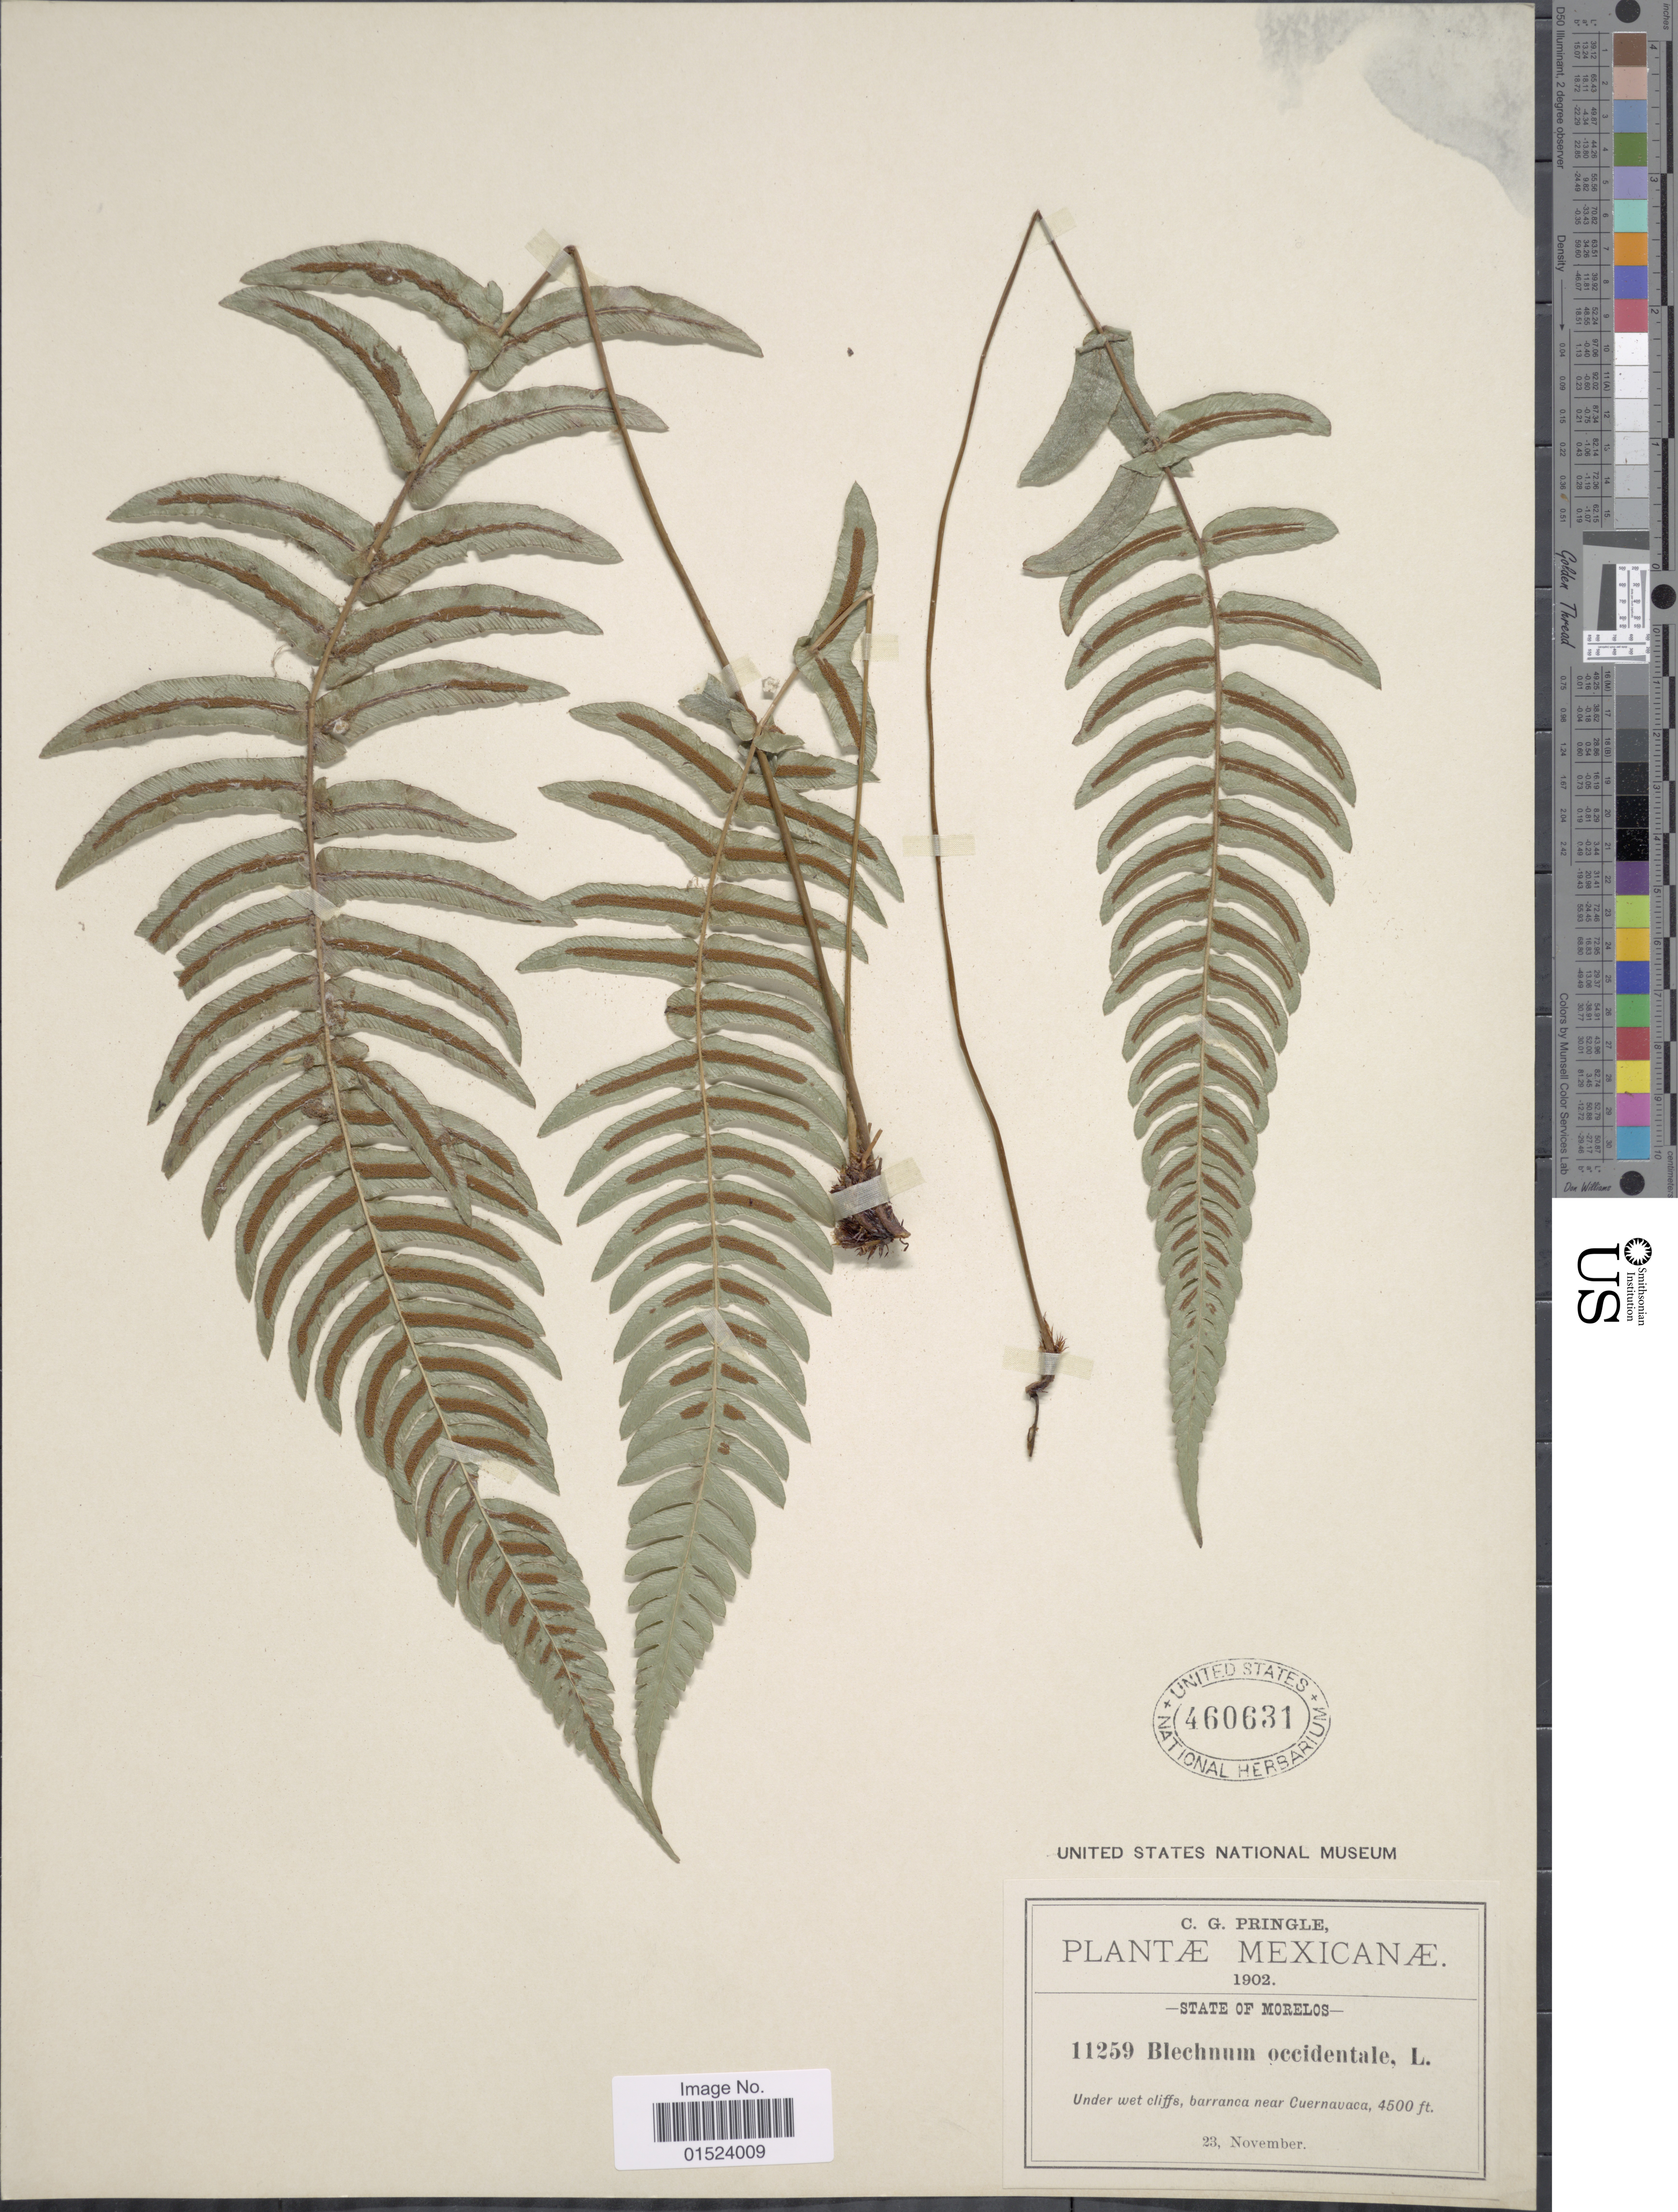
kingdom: Plantae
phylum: Tracheophyta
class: Polypodiopsida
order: Polypodiales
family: Blechnaceae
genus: Blechnum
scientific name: Blechnum glandulosum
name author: Link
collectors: C. G. Pringle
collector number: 11259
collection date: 1902-11-23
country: Mexico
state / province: Morelos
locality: Under wet cliffs, barranca, near Cuernavaca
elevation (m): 1372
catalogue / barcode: US 460631